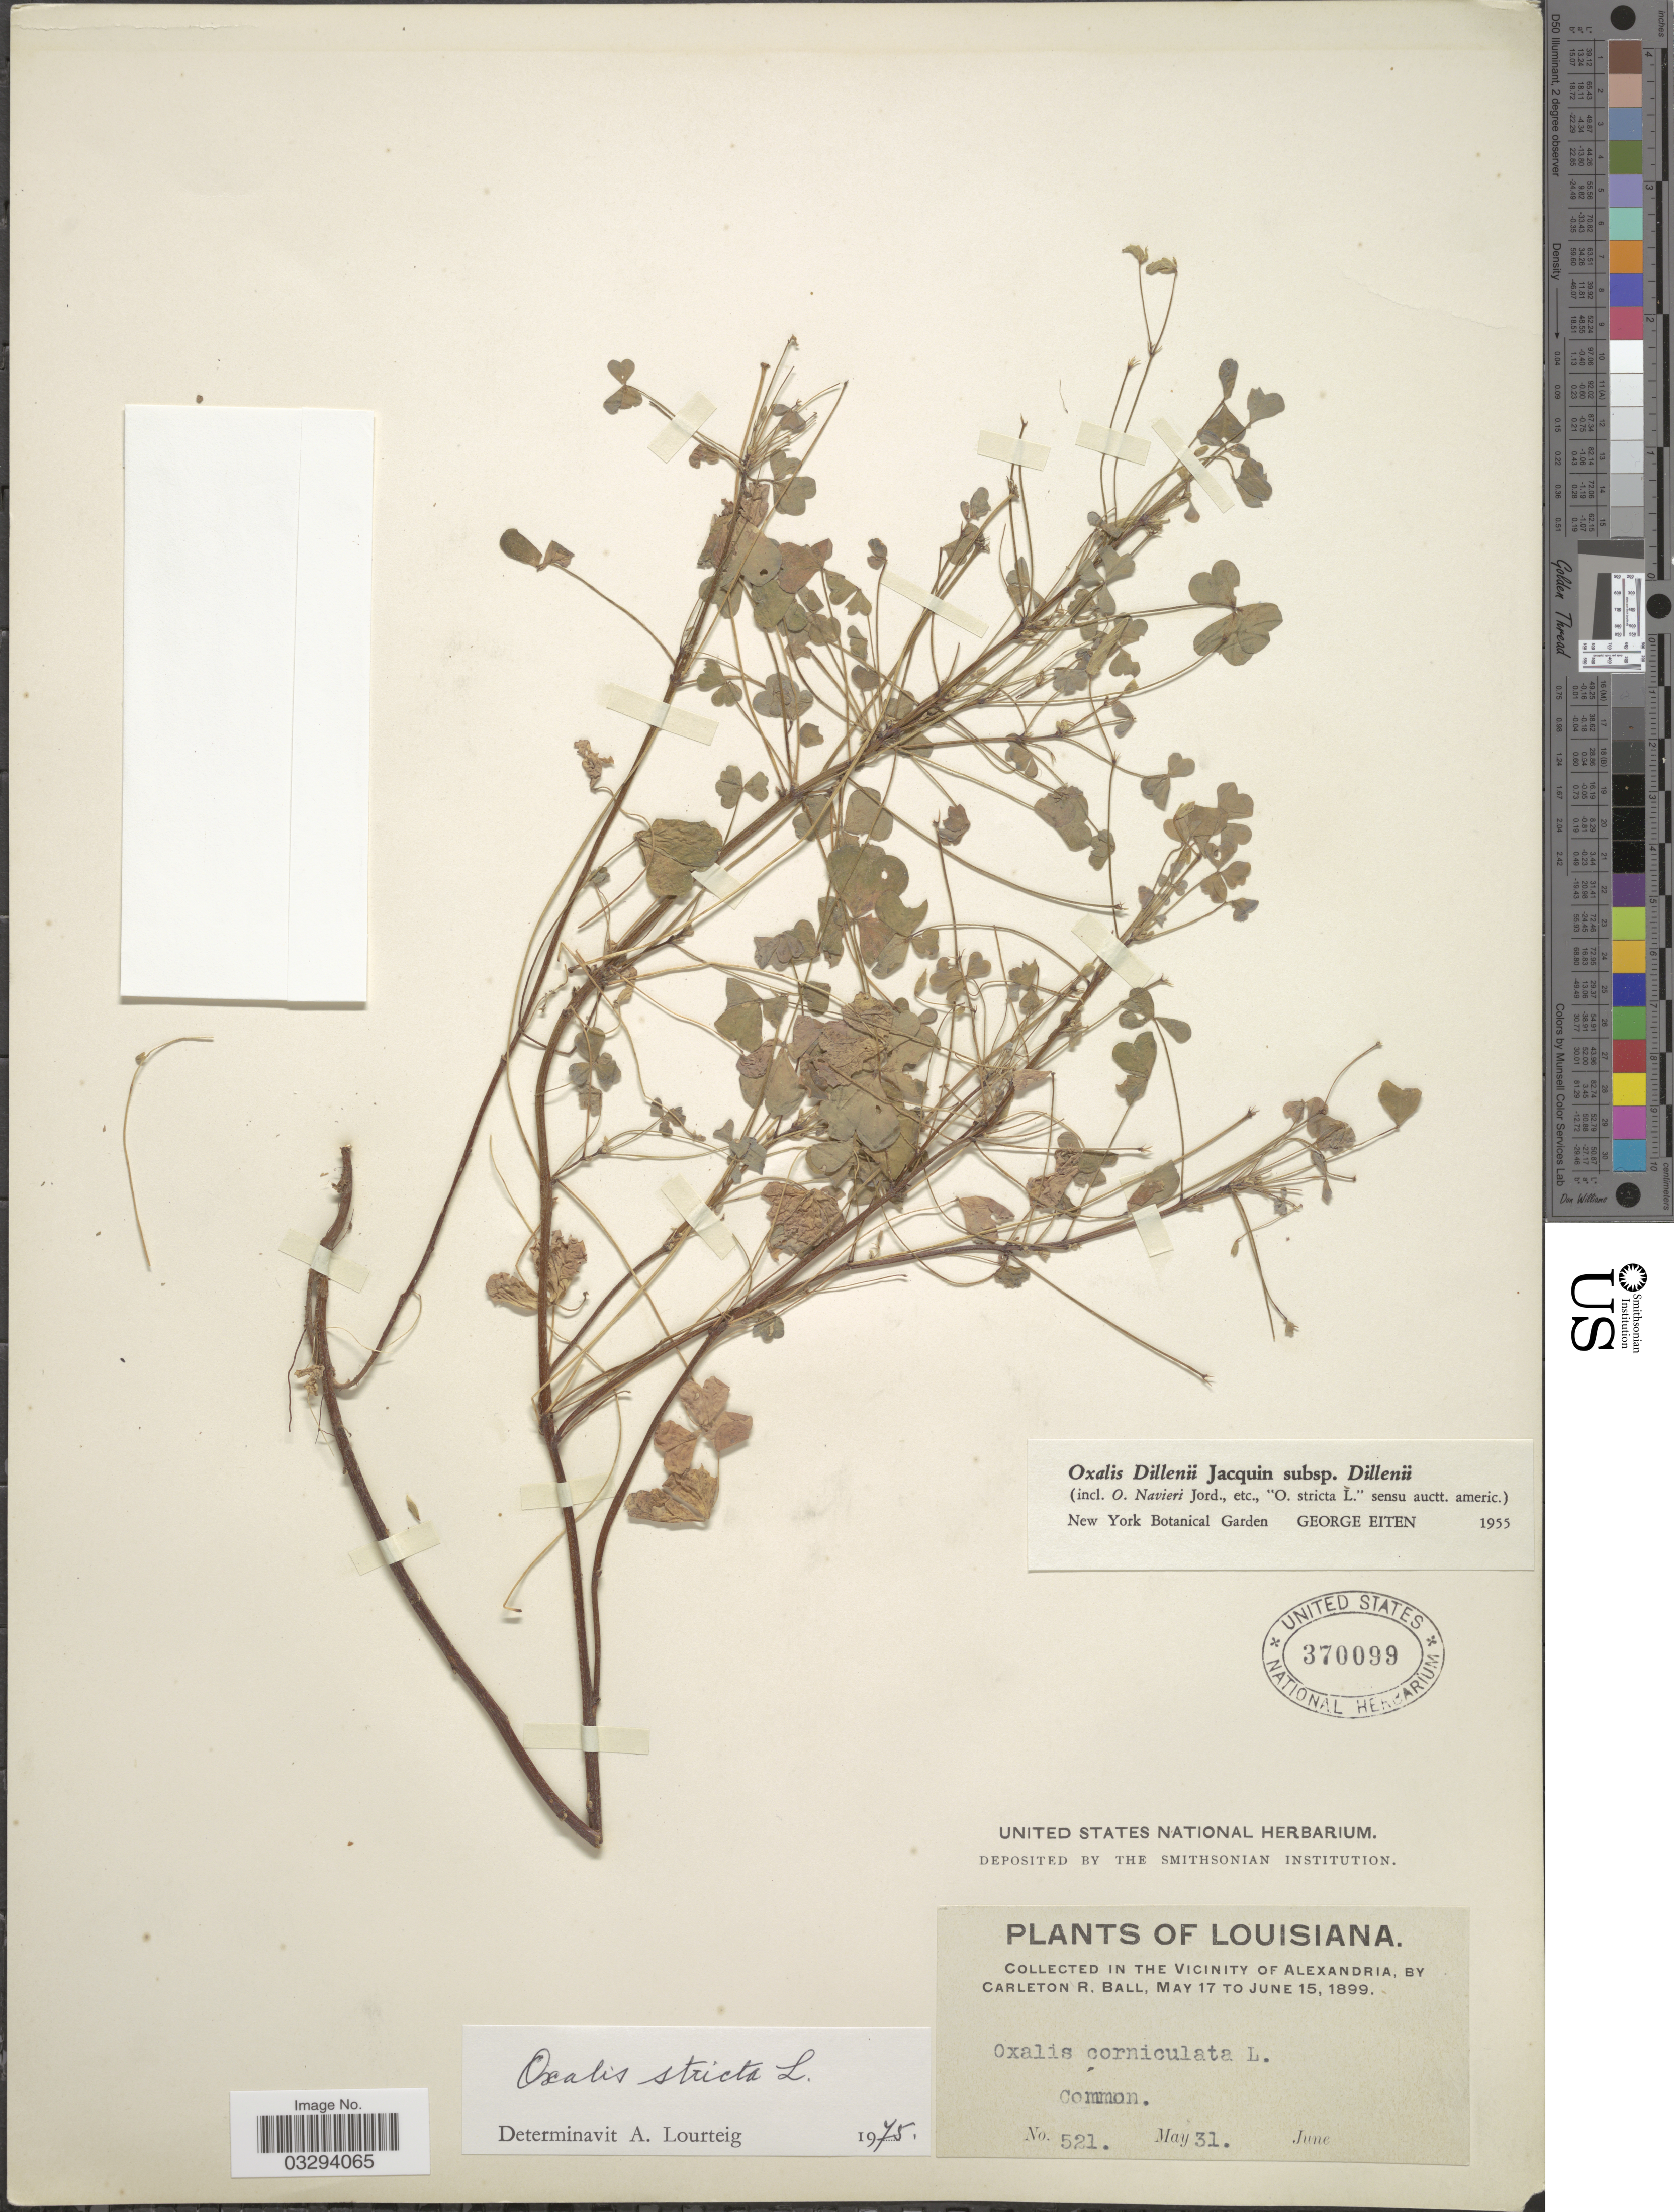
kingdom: Plantae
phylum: Tracheophyta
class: Magnoliopsida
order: Oxalidales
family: Oxalidaceae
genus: Oxalis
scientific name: Oxalis stricta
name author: L.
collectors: C. R. Ball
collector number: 521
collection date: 1899-05-31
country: United States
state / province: Louisiana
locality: In the vicinity of Alexandria.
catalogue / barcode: US 370099